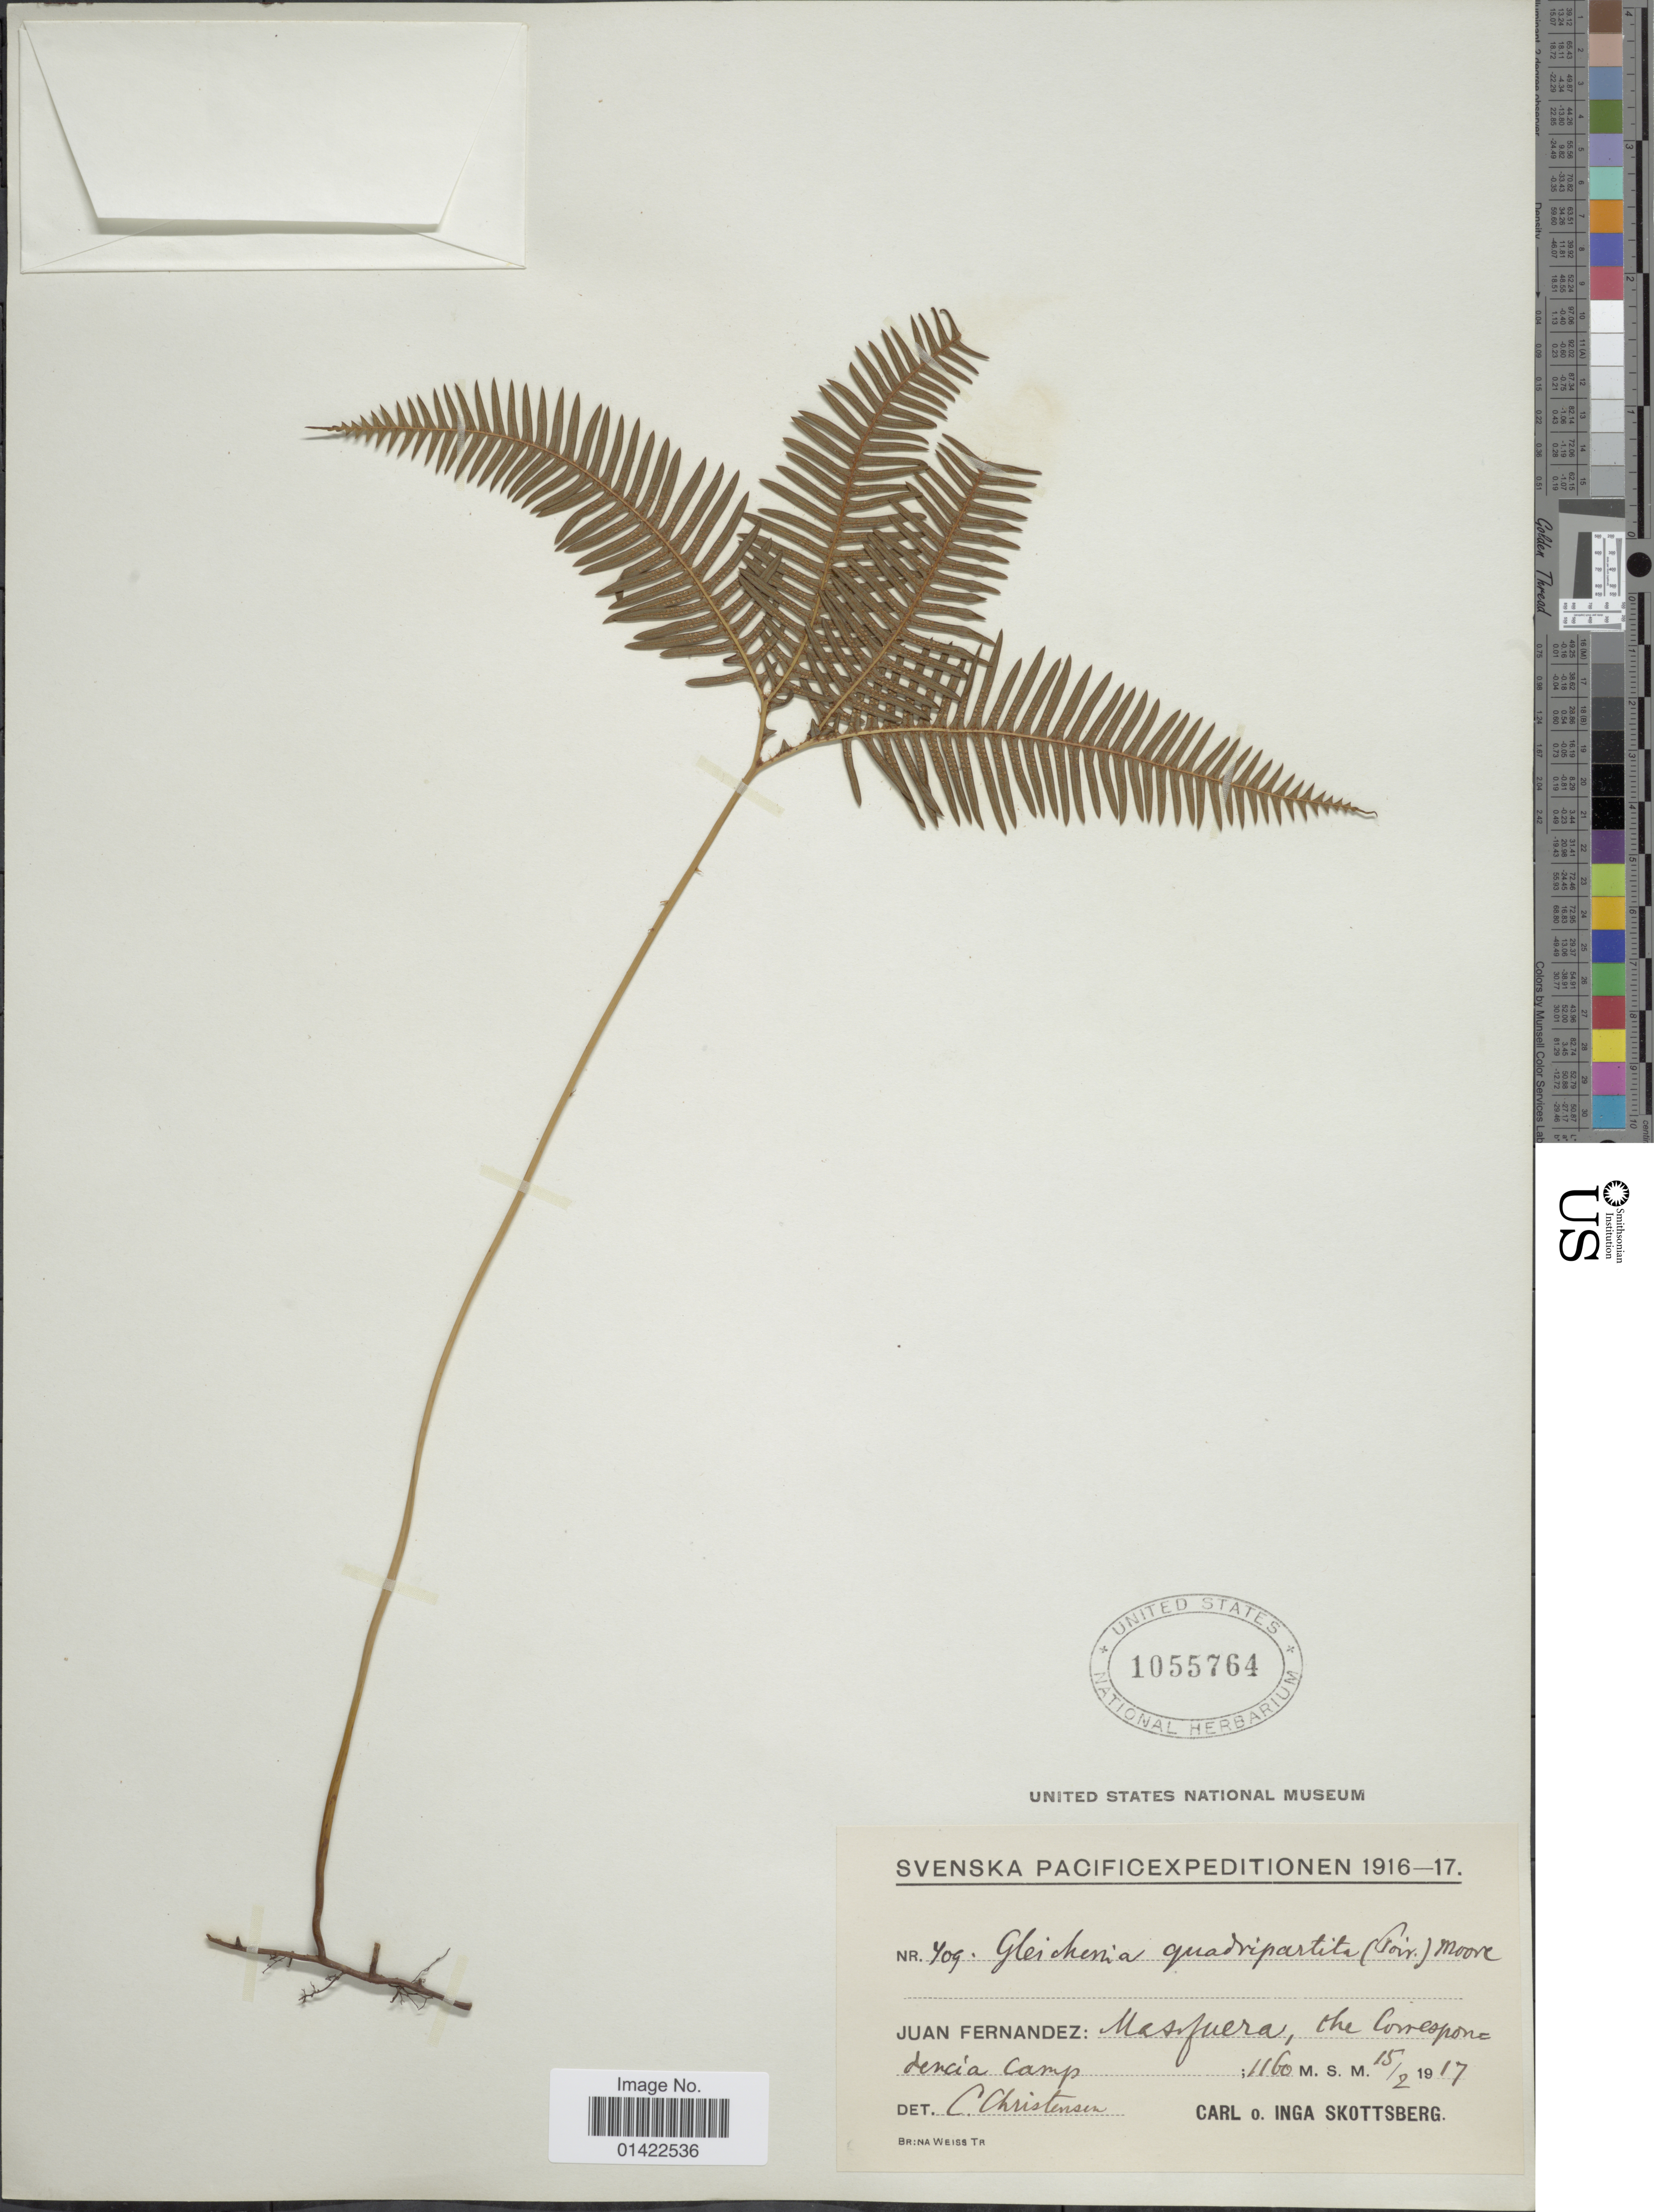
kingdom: Plantae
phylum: Tracheophyta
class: Polypodiopsida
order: Gleicheniales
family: Gleicheniaceae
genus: Sticherus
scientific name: Sticherus quadripartitus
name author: (Poir.) Ching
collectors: C. Skottsberg & I. Skottsberg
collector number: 709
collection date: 1917-02-15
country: Chile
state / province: Valparaíso (V)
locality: Juan Fernandez:Masfuera, the Correspondencia Camp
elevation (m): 1160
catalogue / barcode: US 1055764